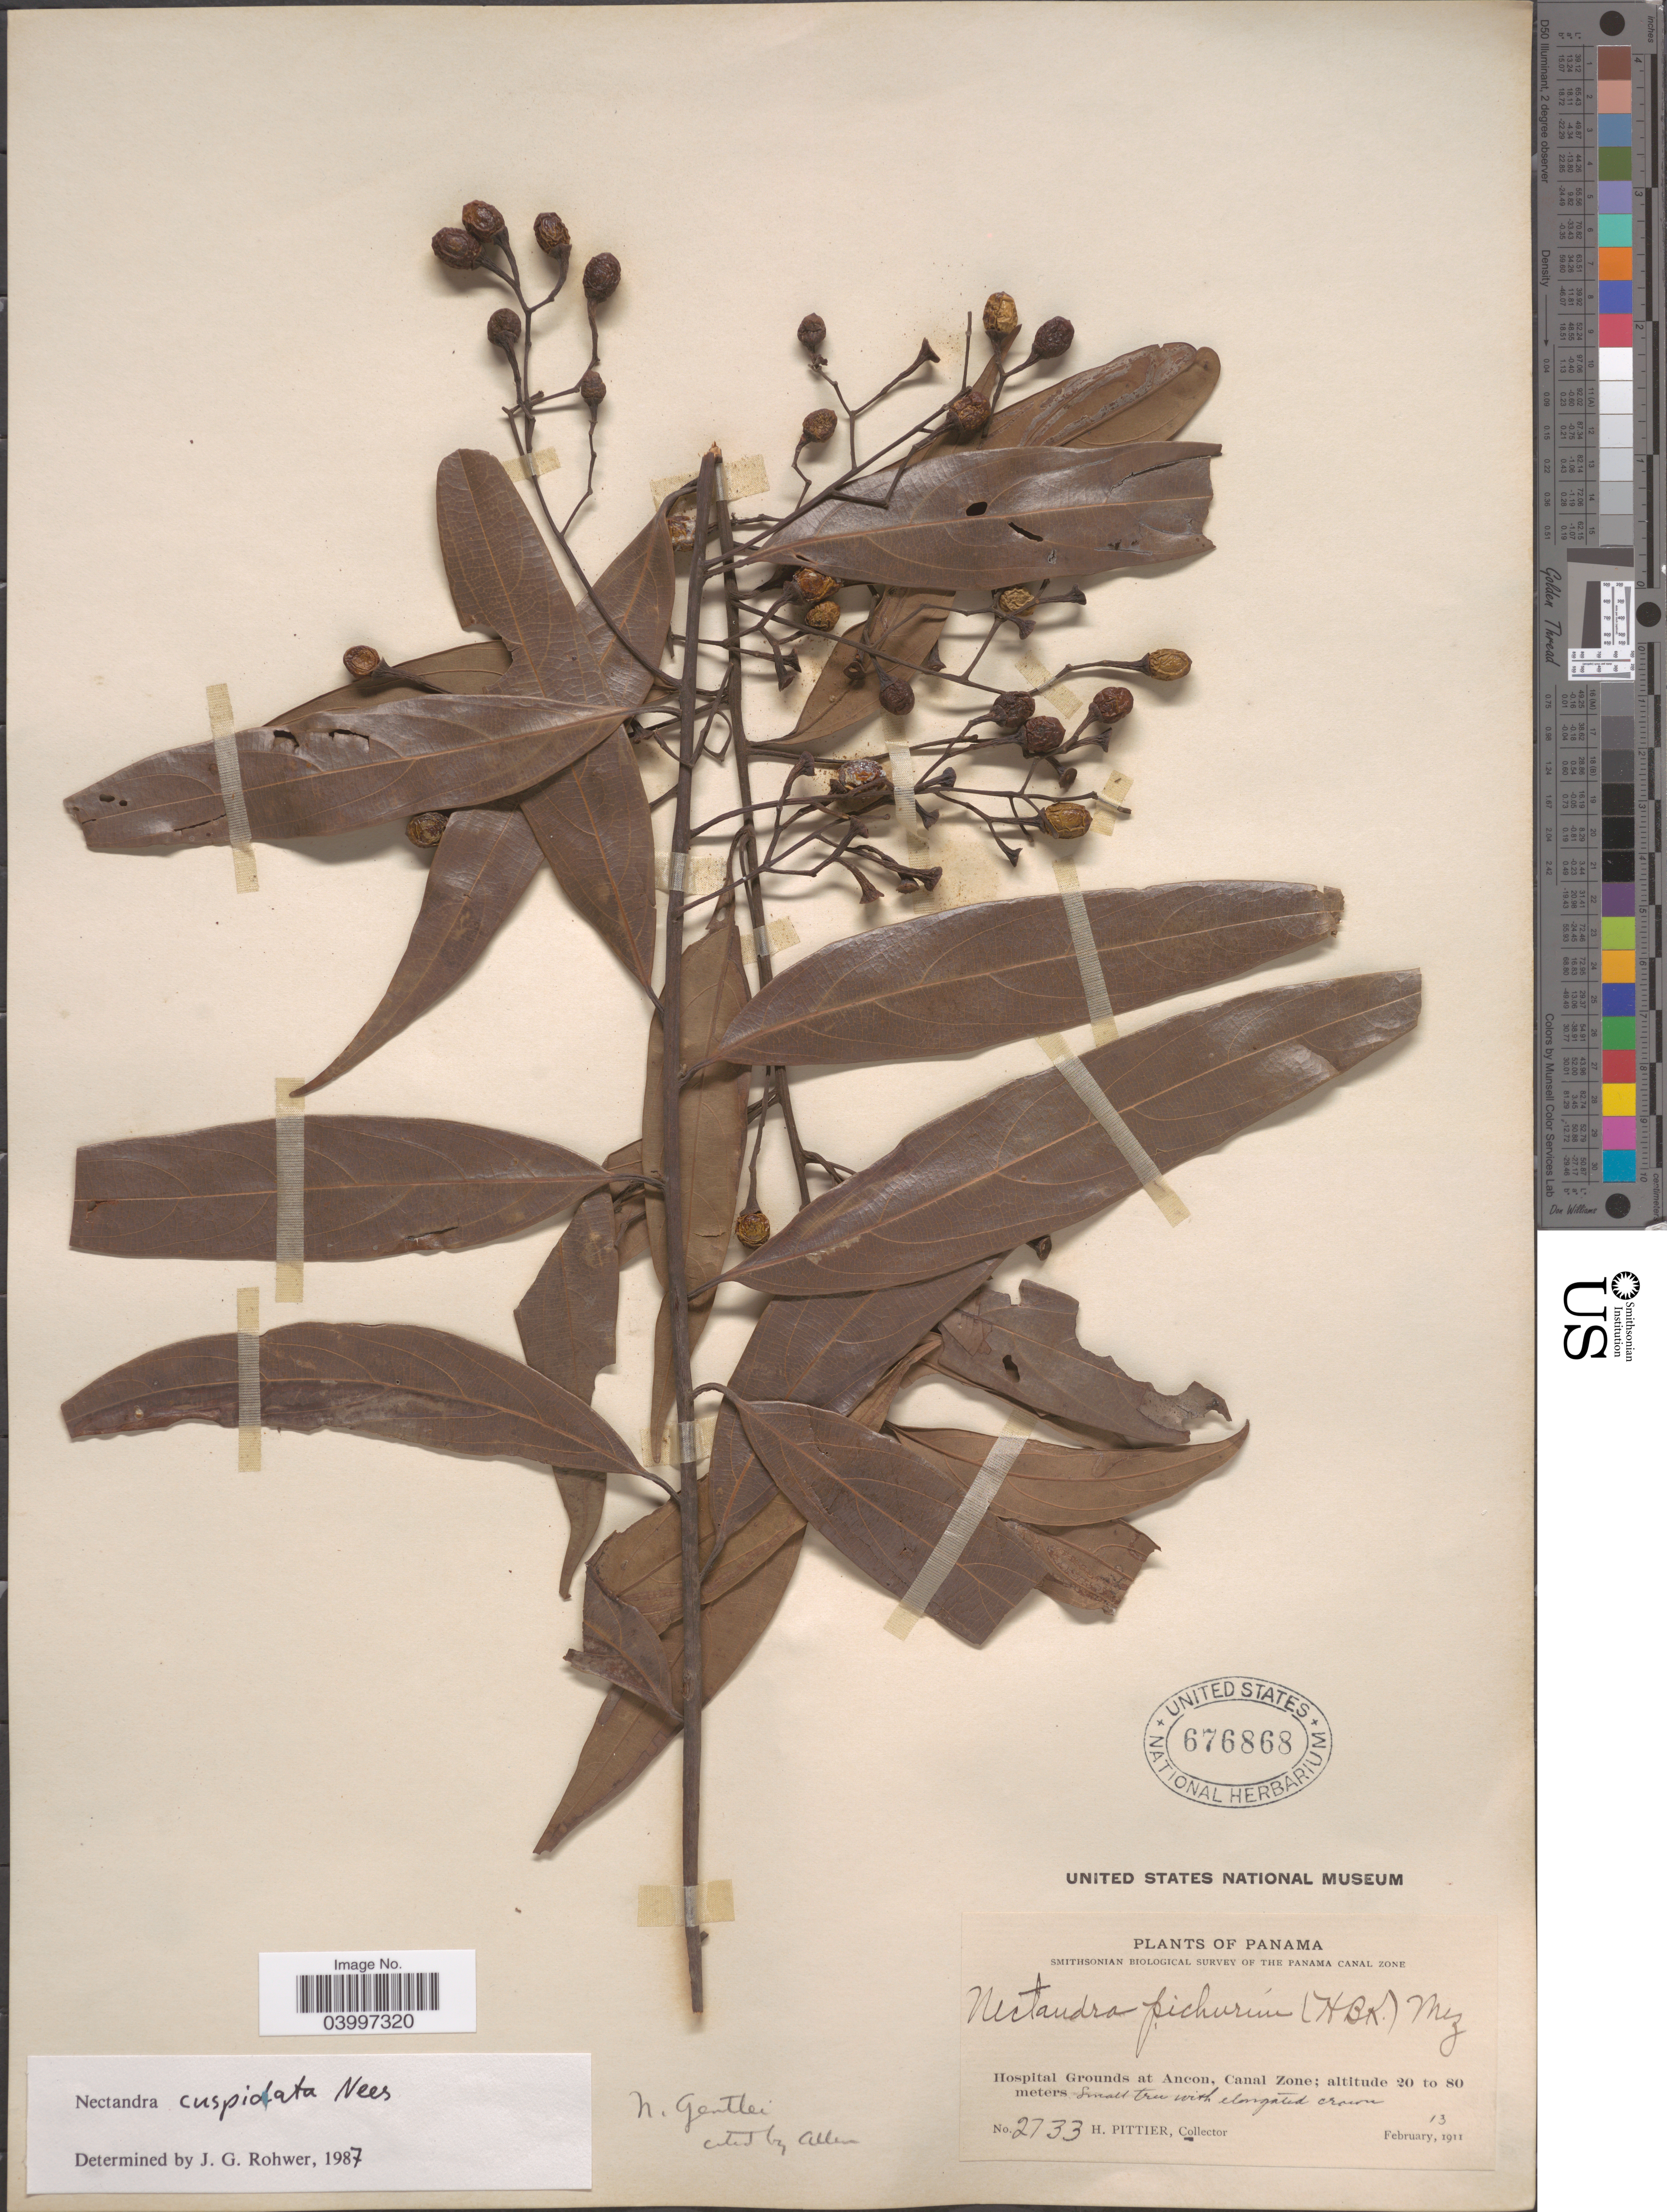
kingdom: Plantae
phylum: Tracheophyta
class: Magnoliopsida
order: Laurales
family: Lauraceae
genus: Nectandra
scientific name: Nectandra cuspidata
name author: Nees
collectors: H. F. Pittier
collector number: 2733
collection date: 1911-02-13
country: Panama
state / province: Colón / Panamá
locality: Hospital Grounds at Ancon, Canal Zone.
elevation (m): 20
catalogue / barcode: US 676868